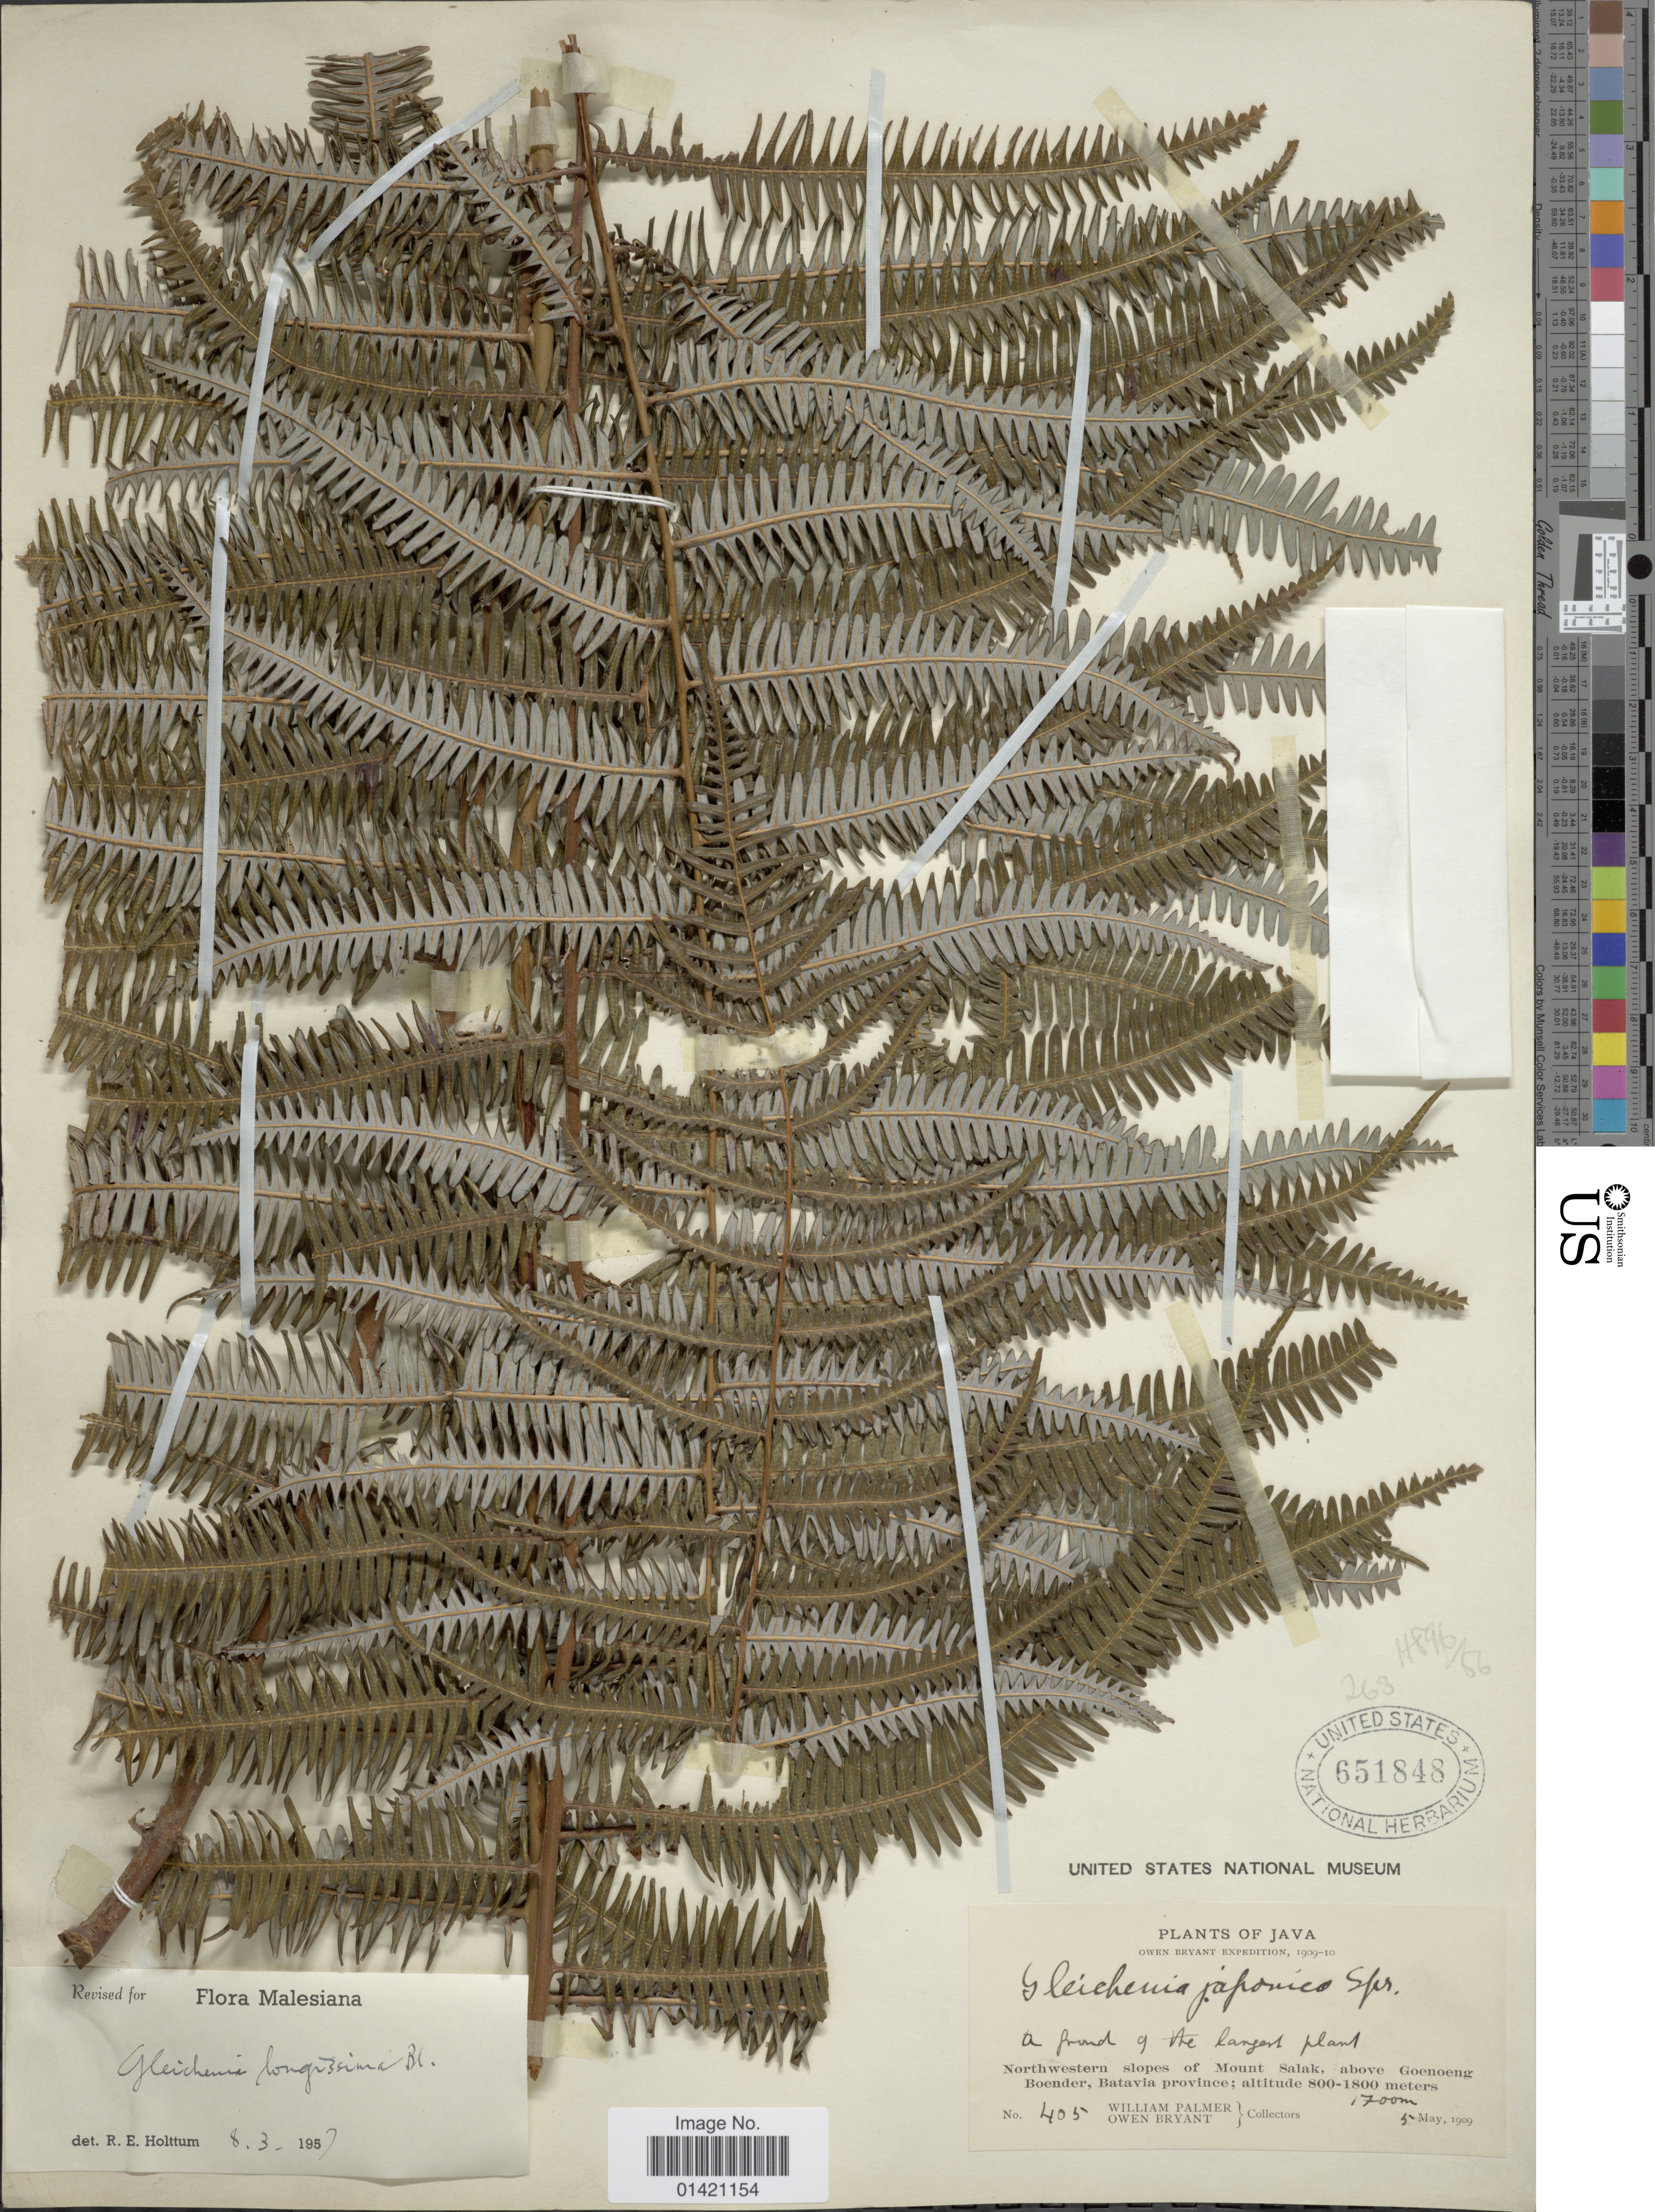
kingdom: Plantae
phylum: Tracheophyta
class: Polypodiopsida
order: Gleicheniales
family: Gleicheniaceae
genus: Diplopterygium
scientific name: Diplopterygium longissimum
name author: (Blume) Nakai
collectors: W. Palmer & O. Bryant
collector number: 405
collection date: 1909-05-05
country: Indonesia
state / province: Java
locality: Northwestern slopes of Mount Salak, above Goenoeg Boender, Batavia province.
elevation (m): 800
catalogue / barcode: US 651848